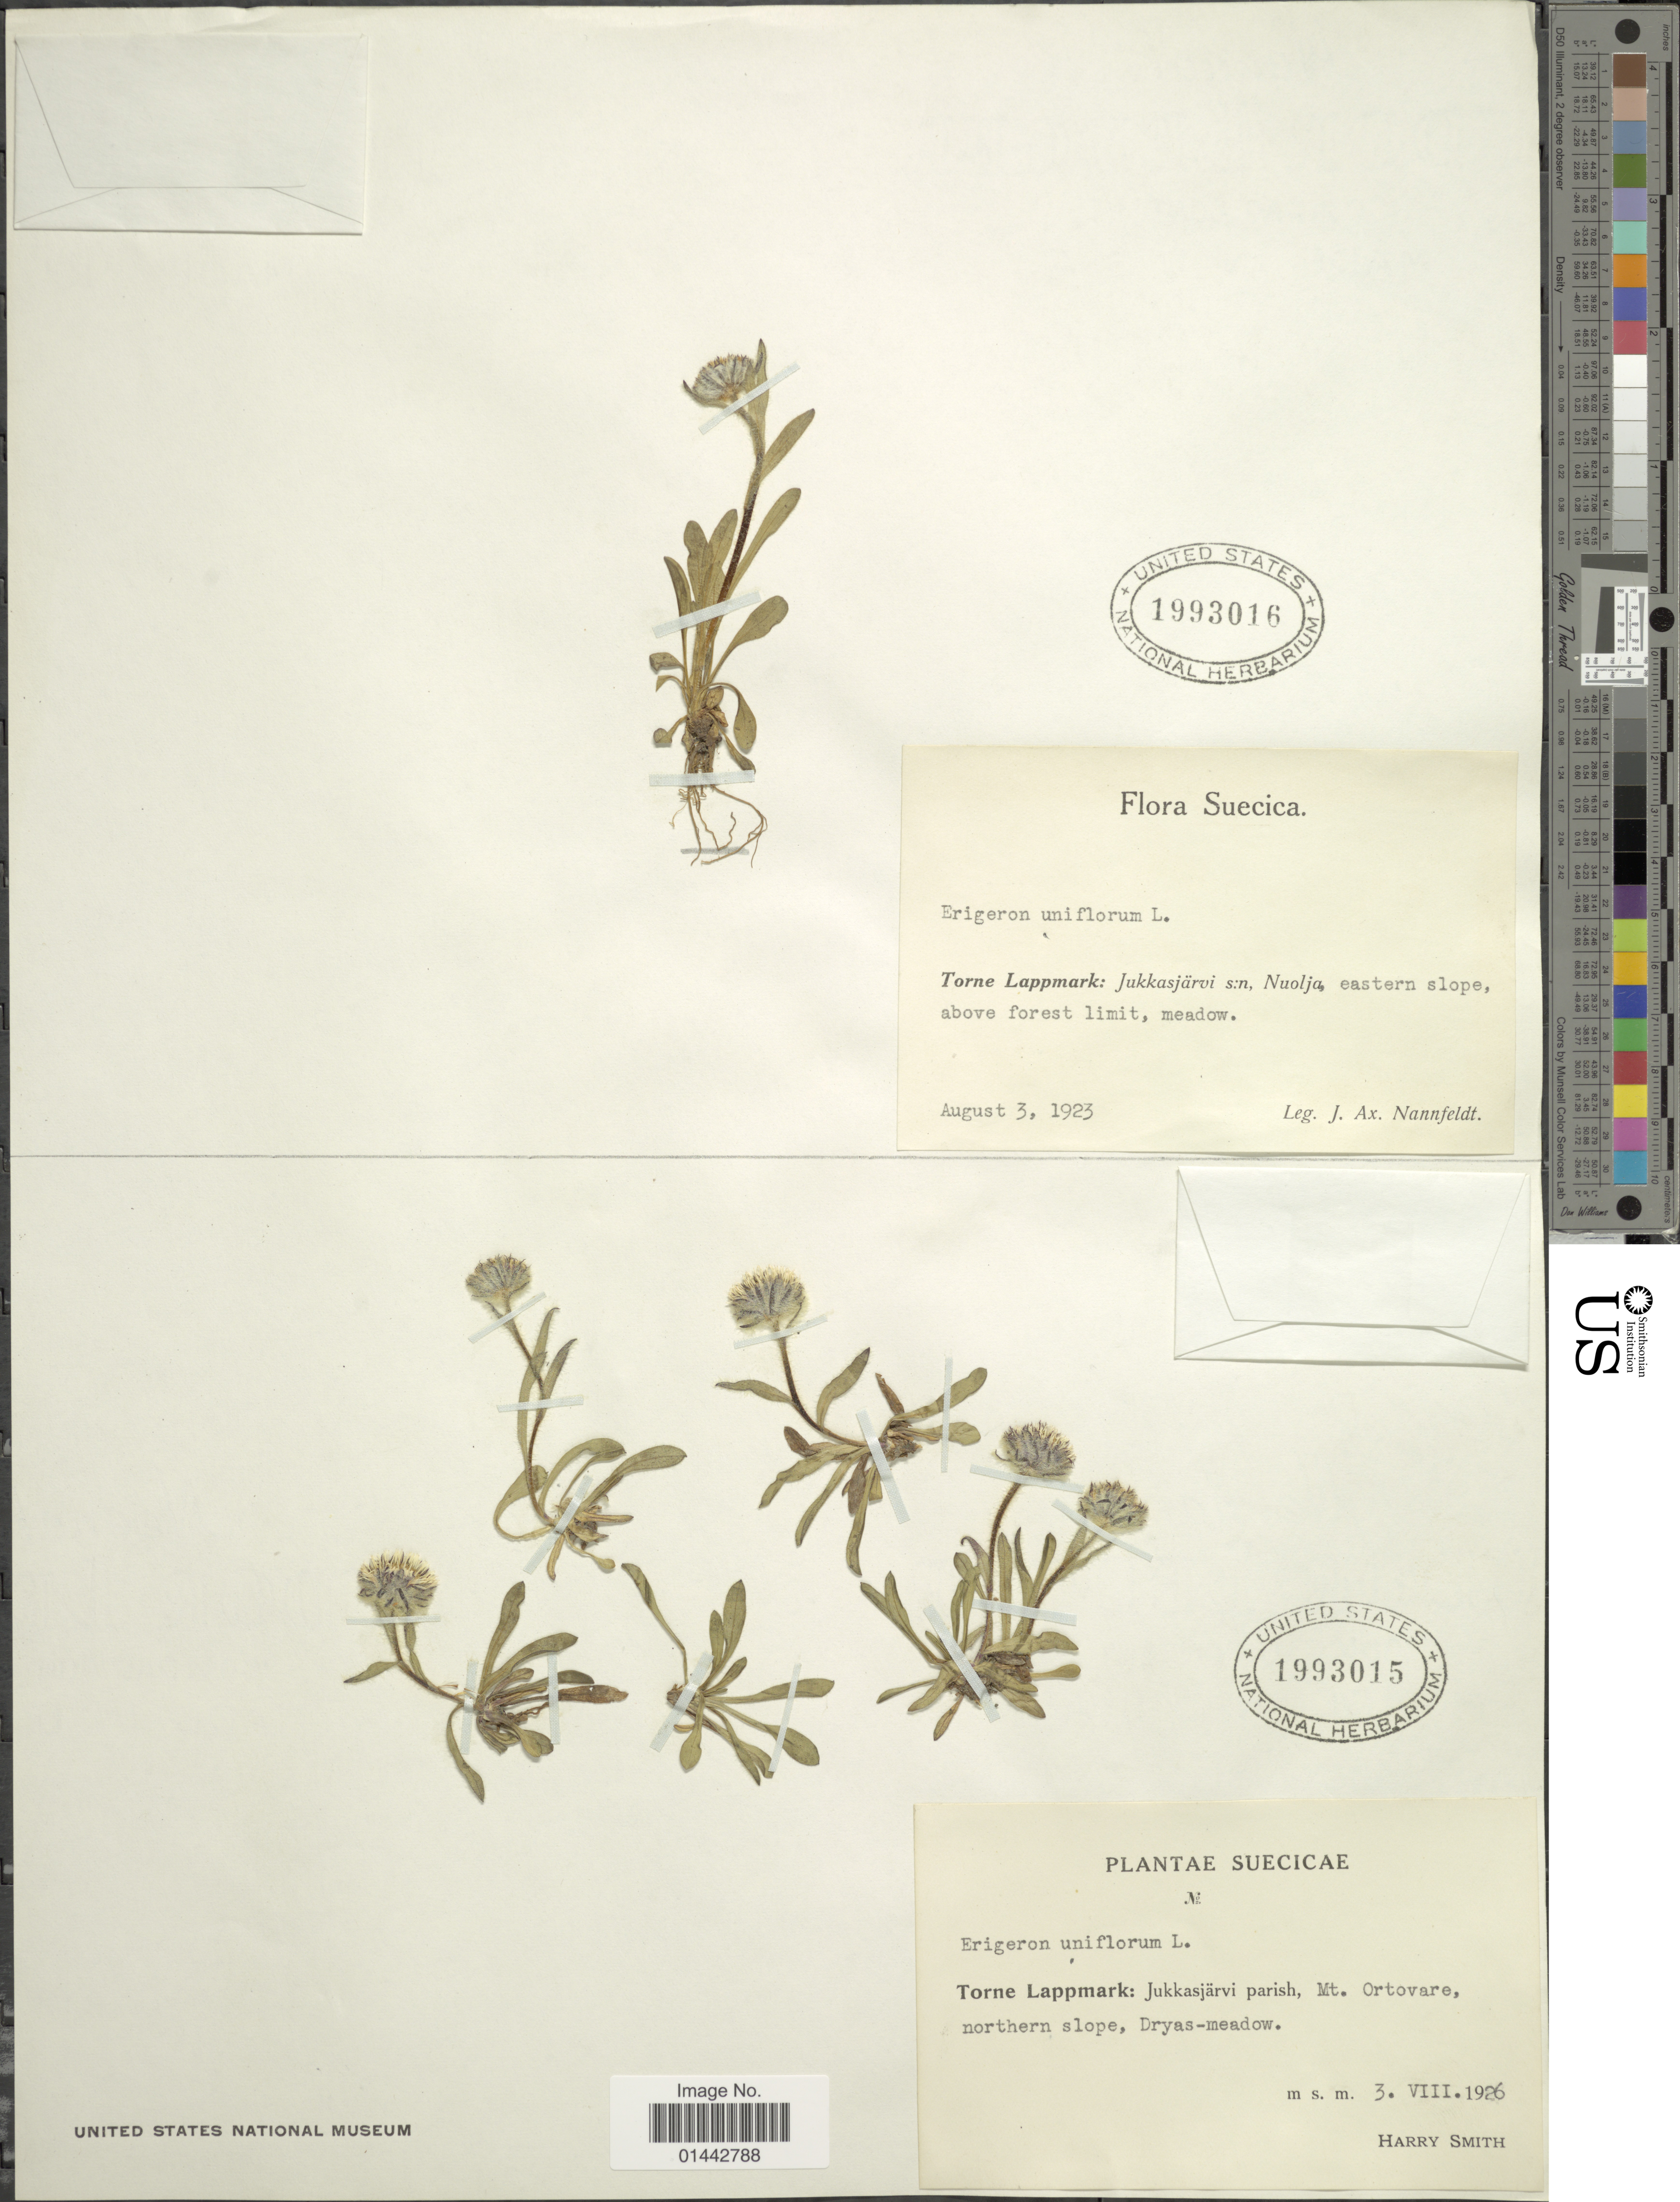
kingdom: Plantae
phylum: Tracheophyta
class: Magnoliopsida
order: Asterales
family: Asteraceae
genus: Erigeron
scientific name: Erigeron uniflorus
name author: L.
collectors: H. Smith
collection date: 1926-08-03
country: Sweden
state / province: Norrbotten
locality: Torne Lappmark: Jukkasjärvi parish, Mt. Ortovare, northern slope.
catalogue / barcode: US 1993015